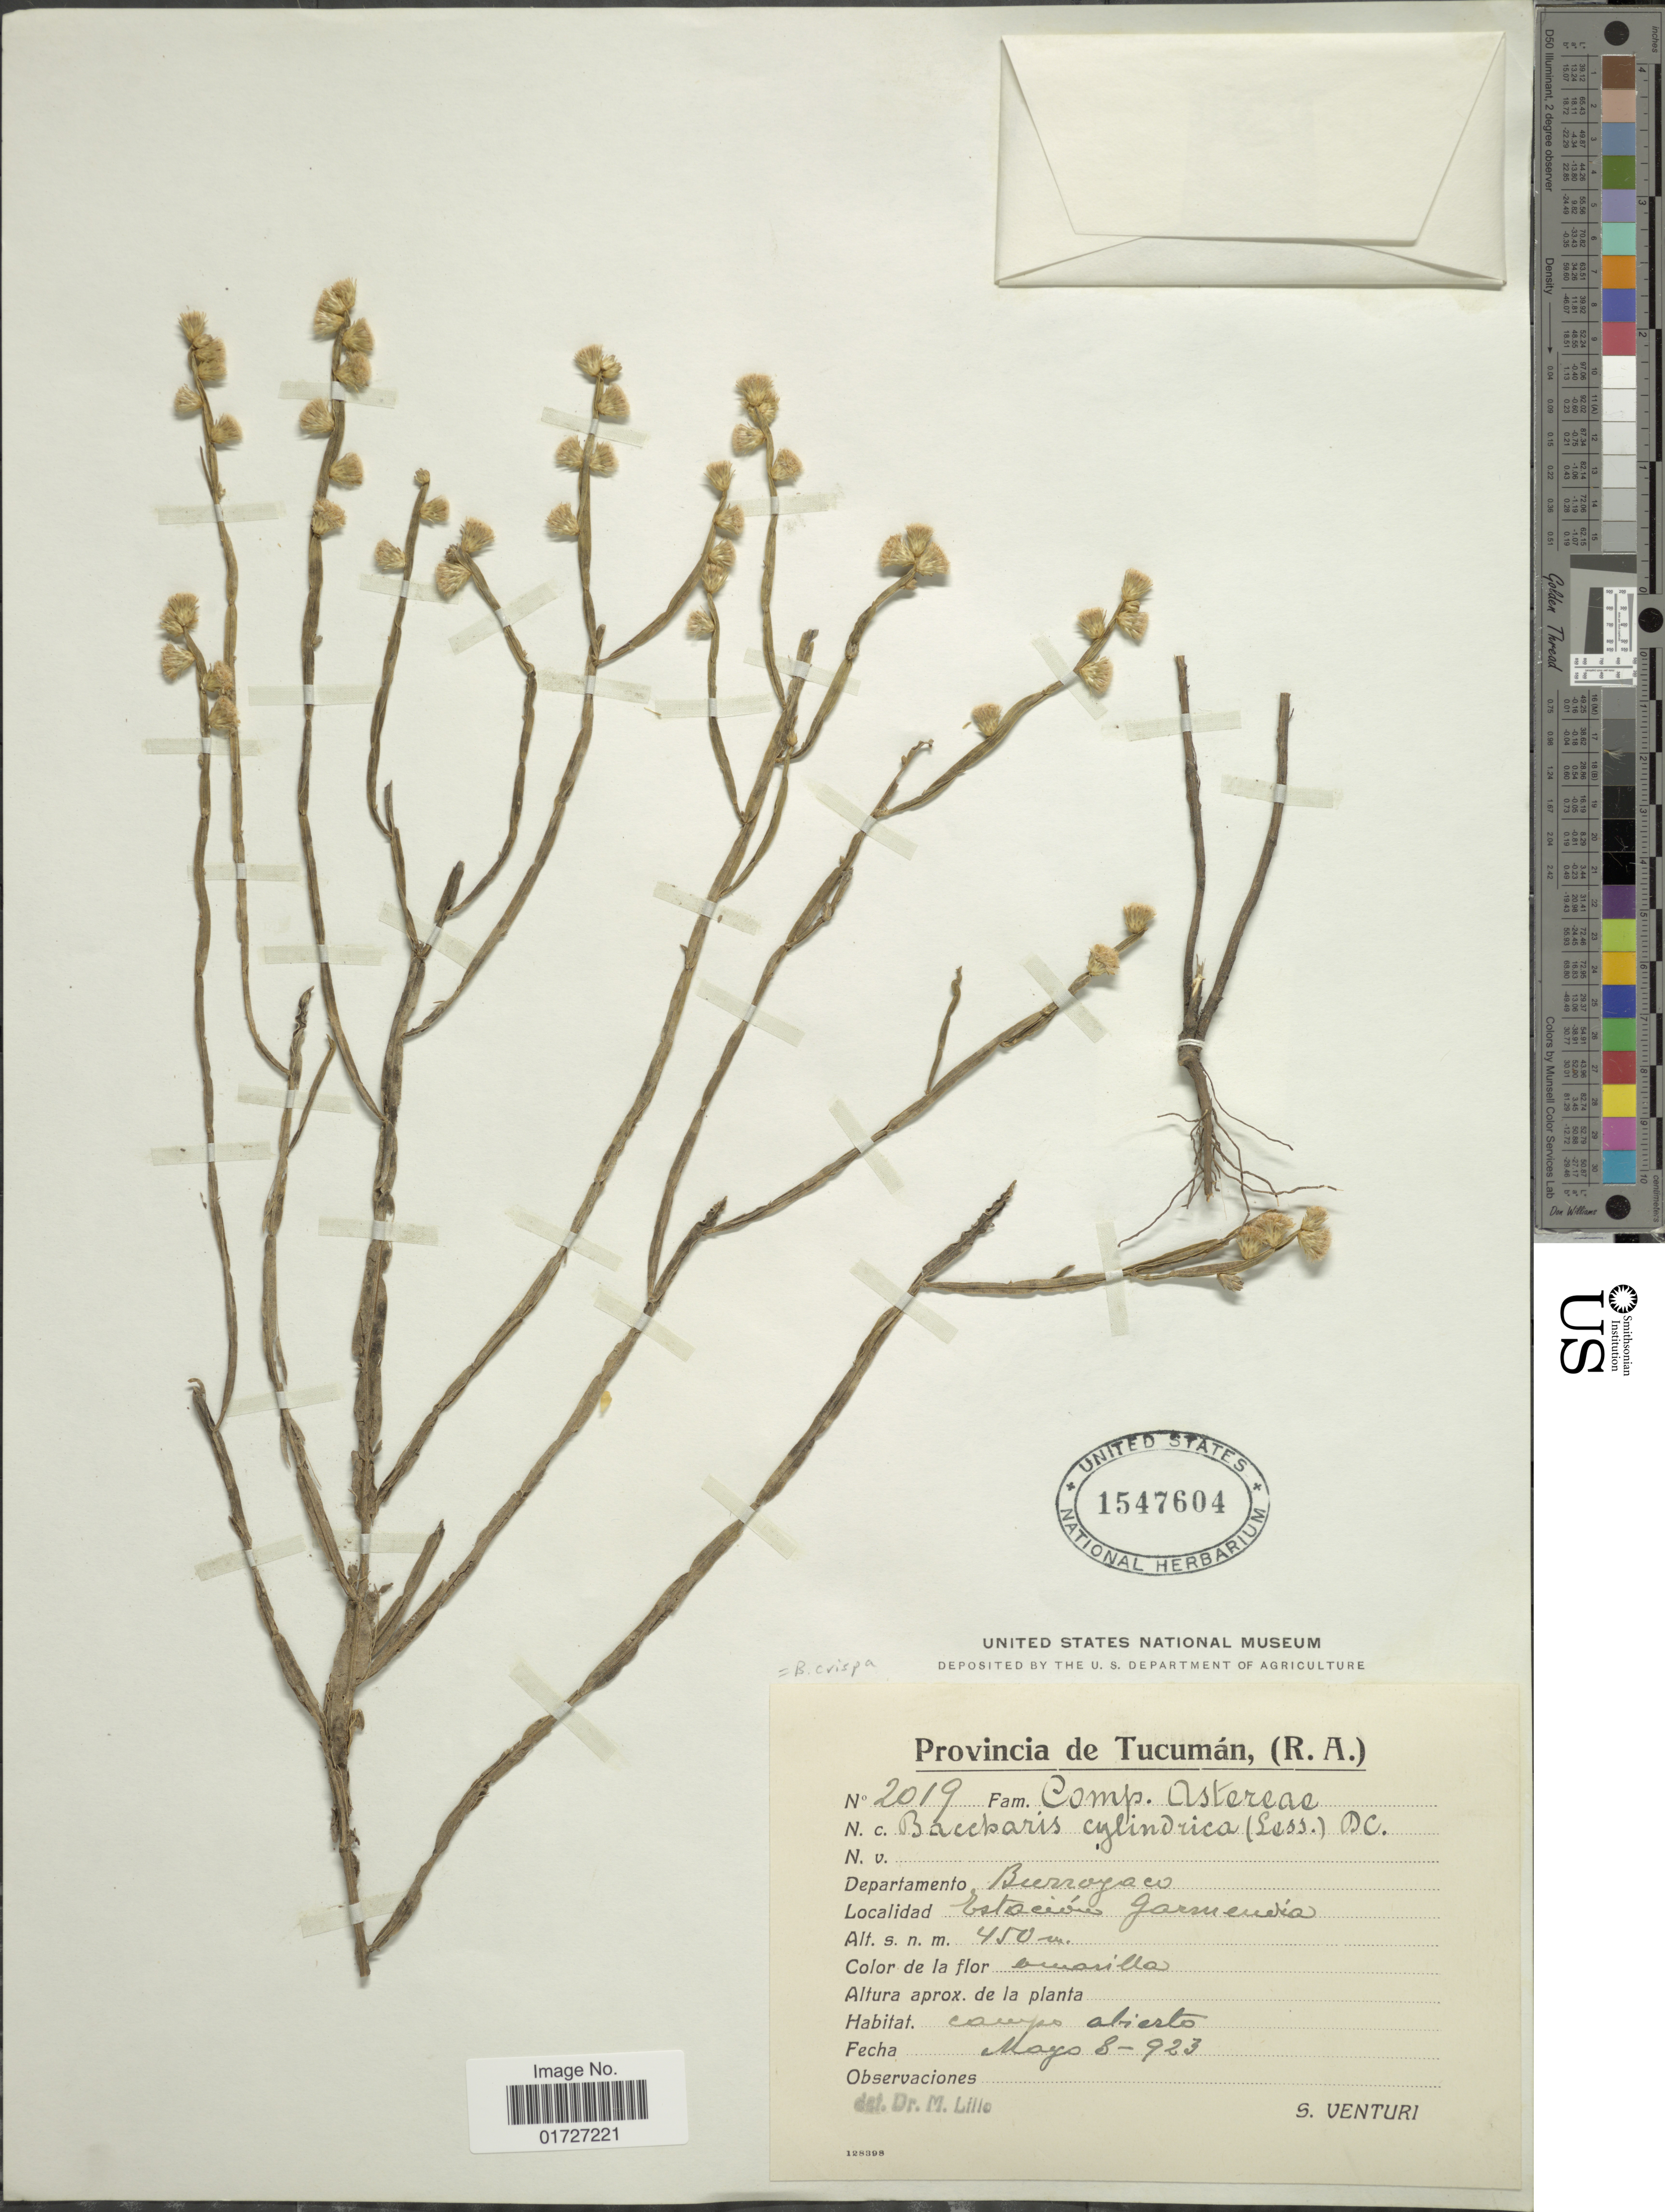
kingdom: Plantae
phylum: Tracheophyta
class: Magnoliopsida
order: Asterales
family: Asteraceae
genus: Baccharis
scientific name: Baccharis crispa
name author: Spreng.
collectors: S. Venturi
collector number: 2019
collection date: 1923-05-08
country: Argentina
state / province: Tucumán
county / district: Burruyacú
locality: Estacion Garmendia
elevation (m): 450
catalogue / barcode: US 1547604